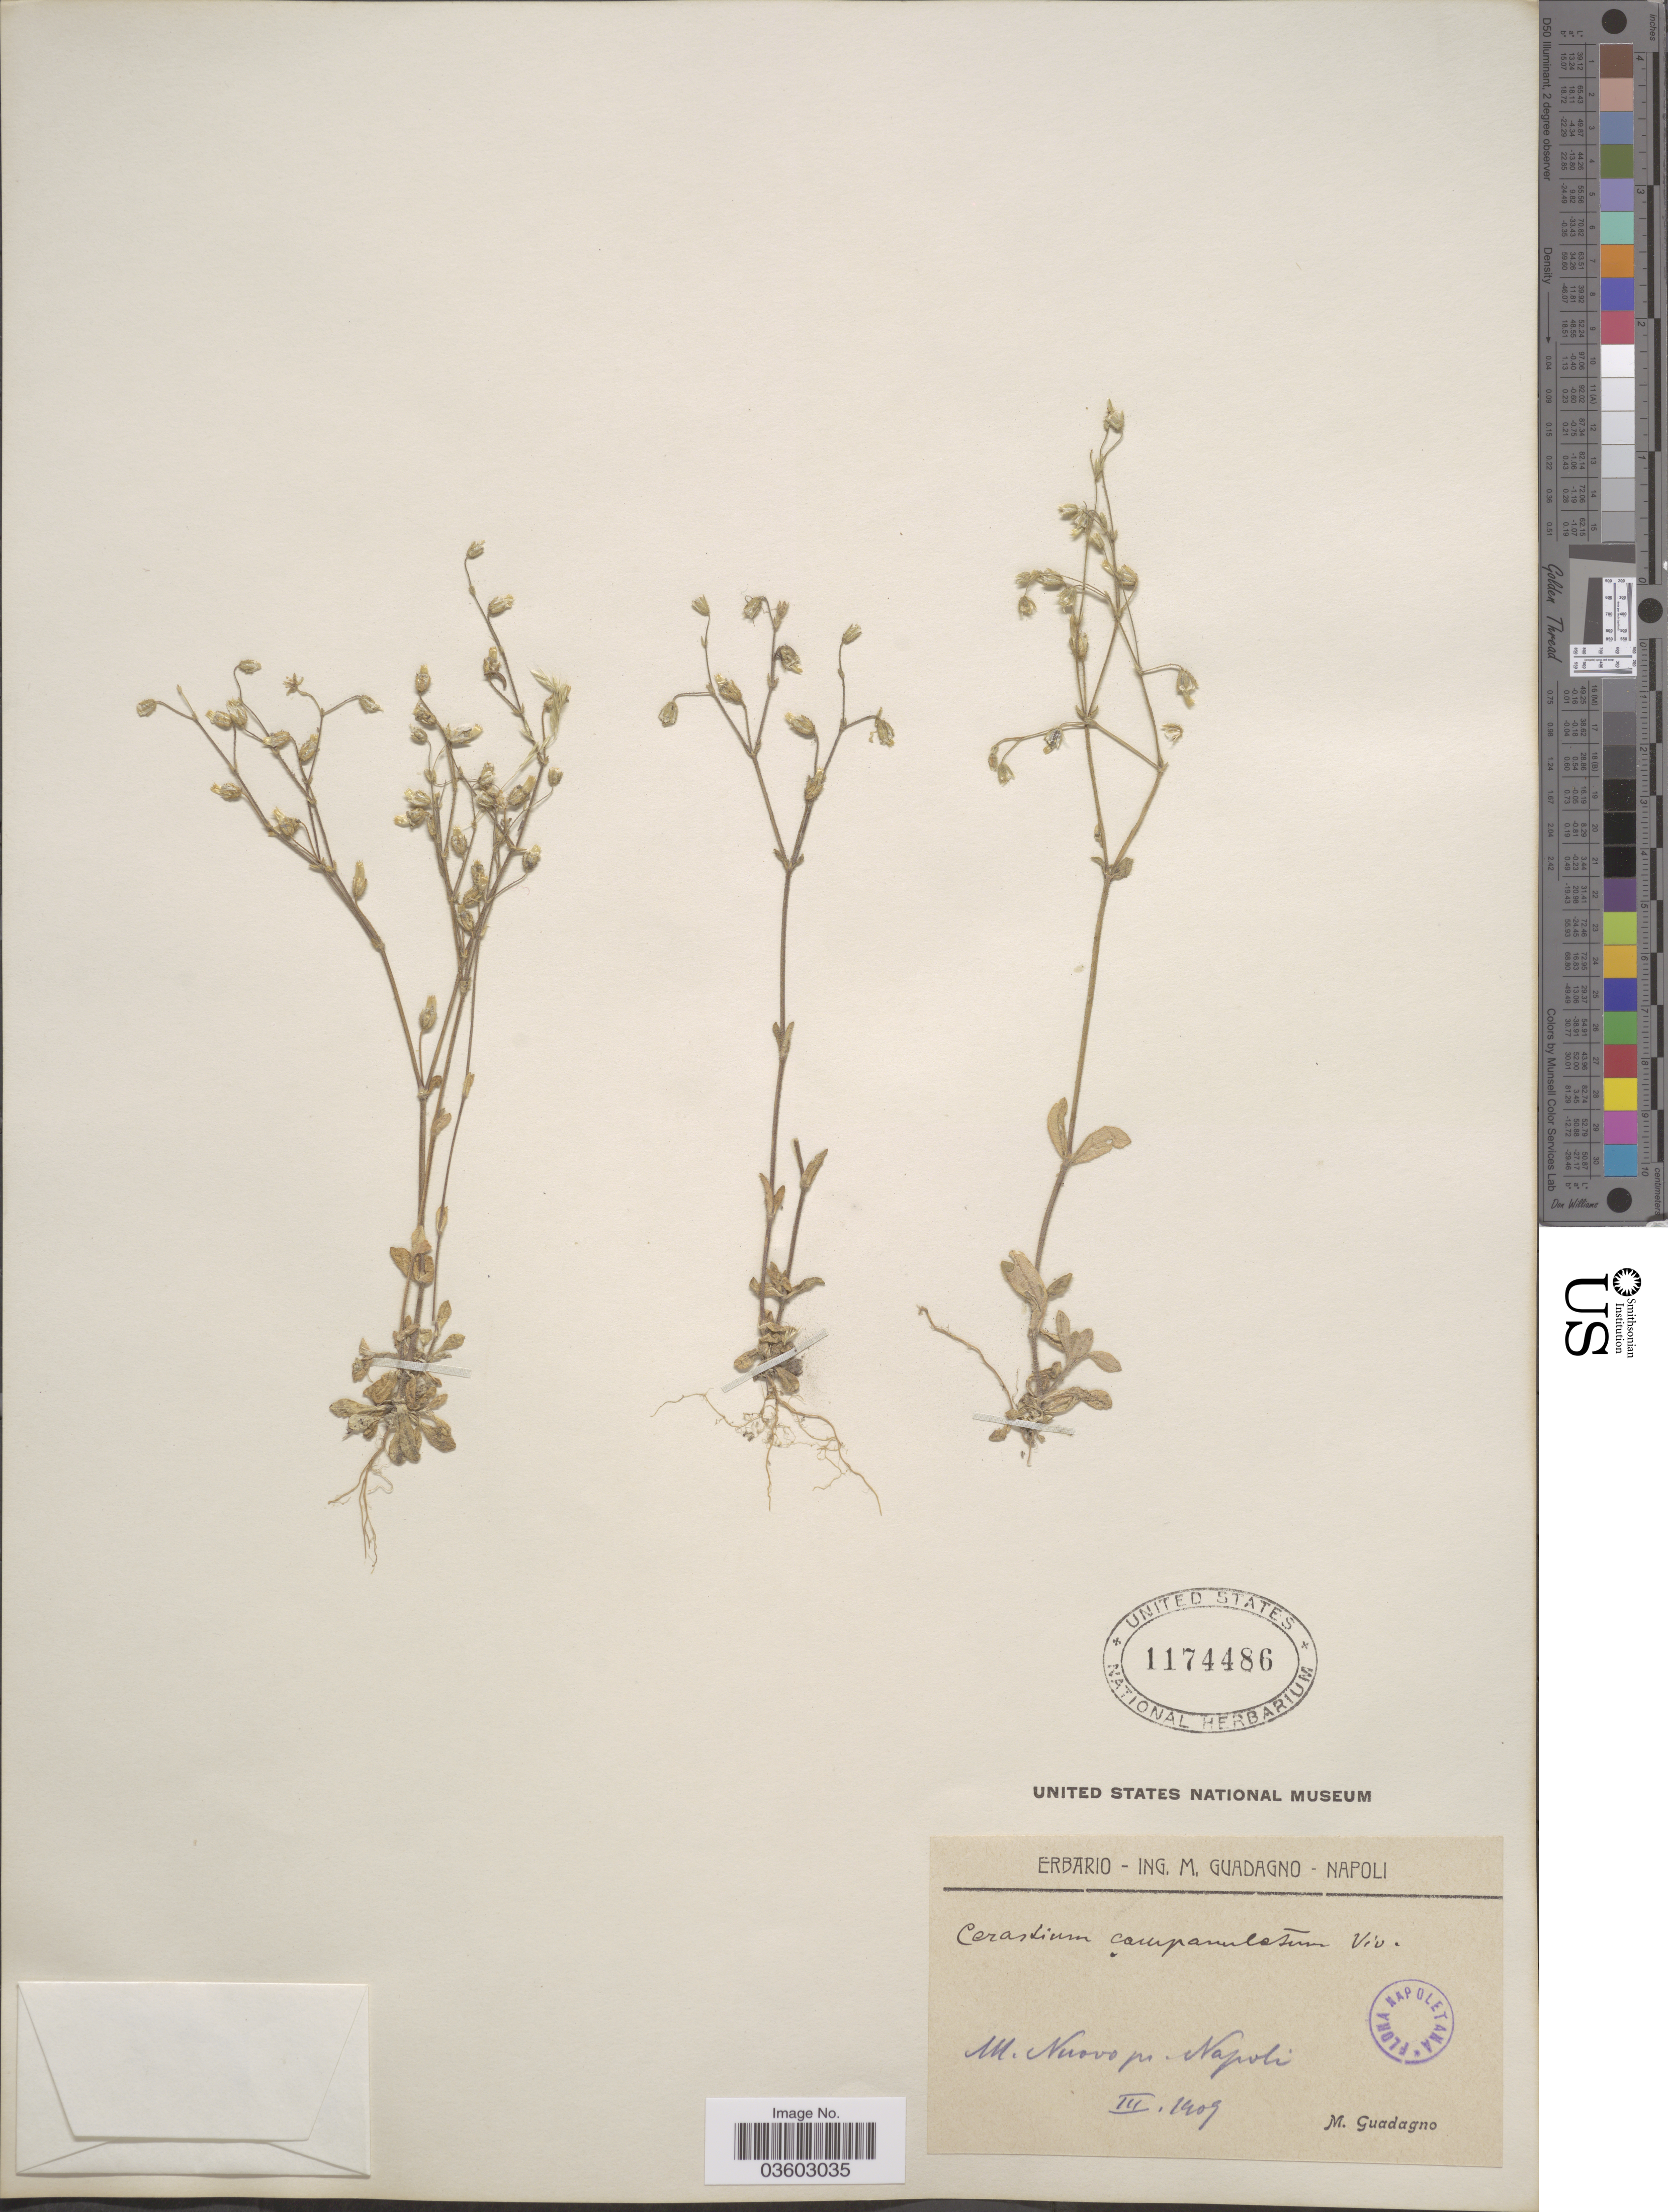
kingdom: Plantae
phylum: Tracheophyta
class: Magnoliopsida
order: Caryophyllales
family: Caryophyllaceae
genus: Cerastium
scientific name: Cerastium campanulatum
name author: Viv.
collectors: M. Guadagno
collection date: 1909-03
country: Italy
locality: M. Nuovo pr. Napoli.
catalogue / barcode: US 1174486